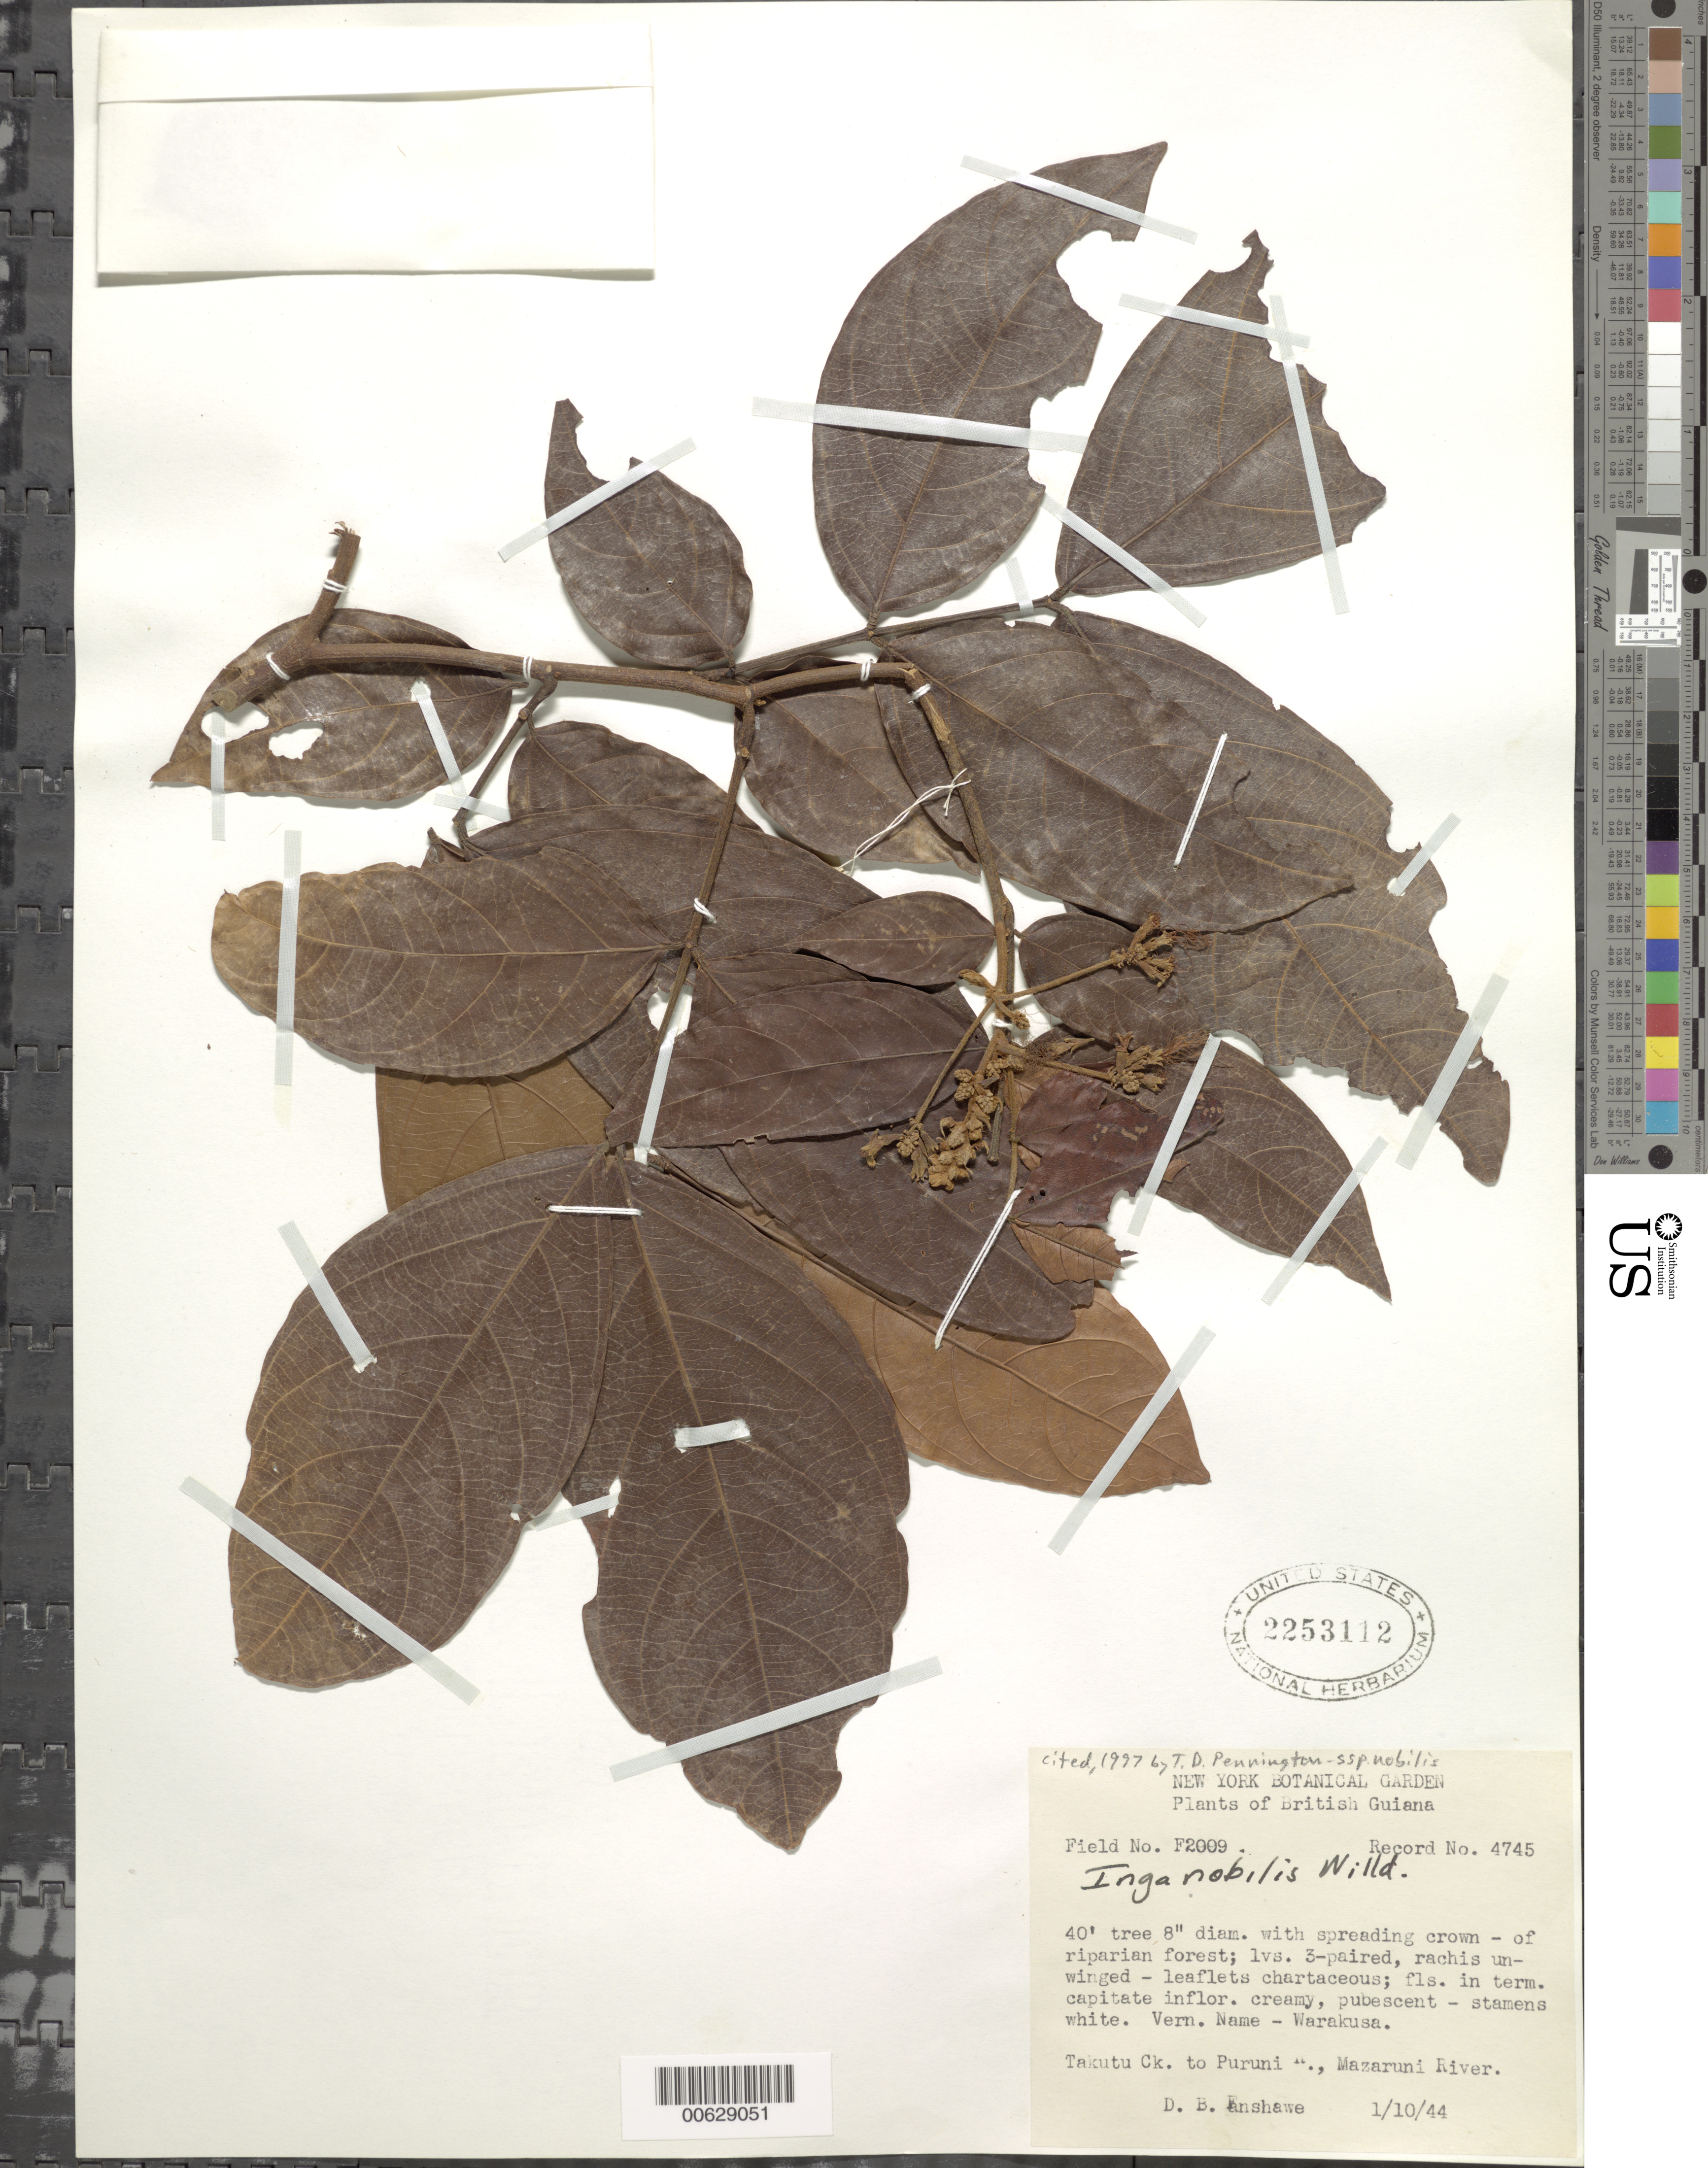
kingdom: Plantae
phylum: Tracheophyta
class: Magnoliopsida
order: Fabales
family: Fabaceae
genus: Inga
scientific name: Inga nobilis subsp. nobilis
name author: Willd.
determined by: Pennington, T. D., (K)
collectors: D. B. Fanshawe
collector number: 4745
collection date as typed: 1-Oct-44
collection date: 1944-10-01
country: Guyana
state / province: U. Takutu-U. Essequibo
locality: Takutu Creek to Puruni River, Mazaruni River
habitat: Riparian forest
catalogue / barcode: US 2253112